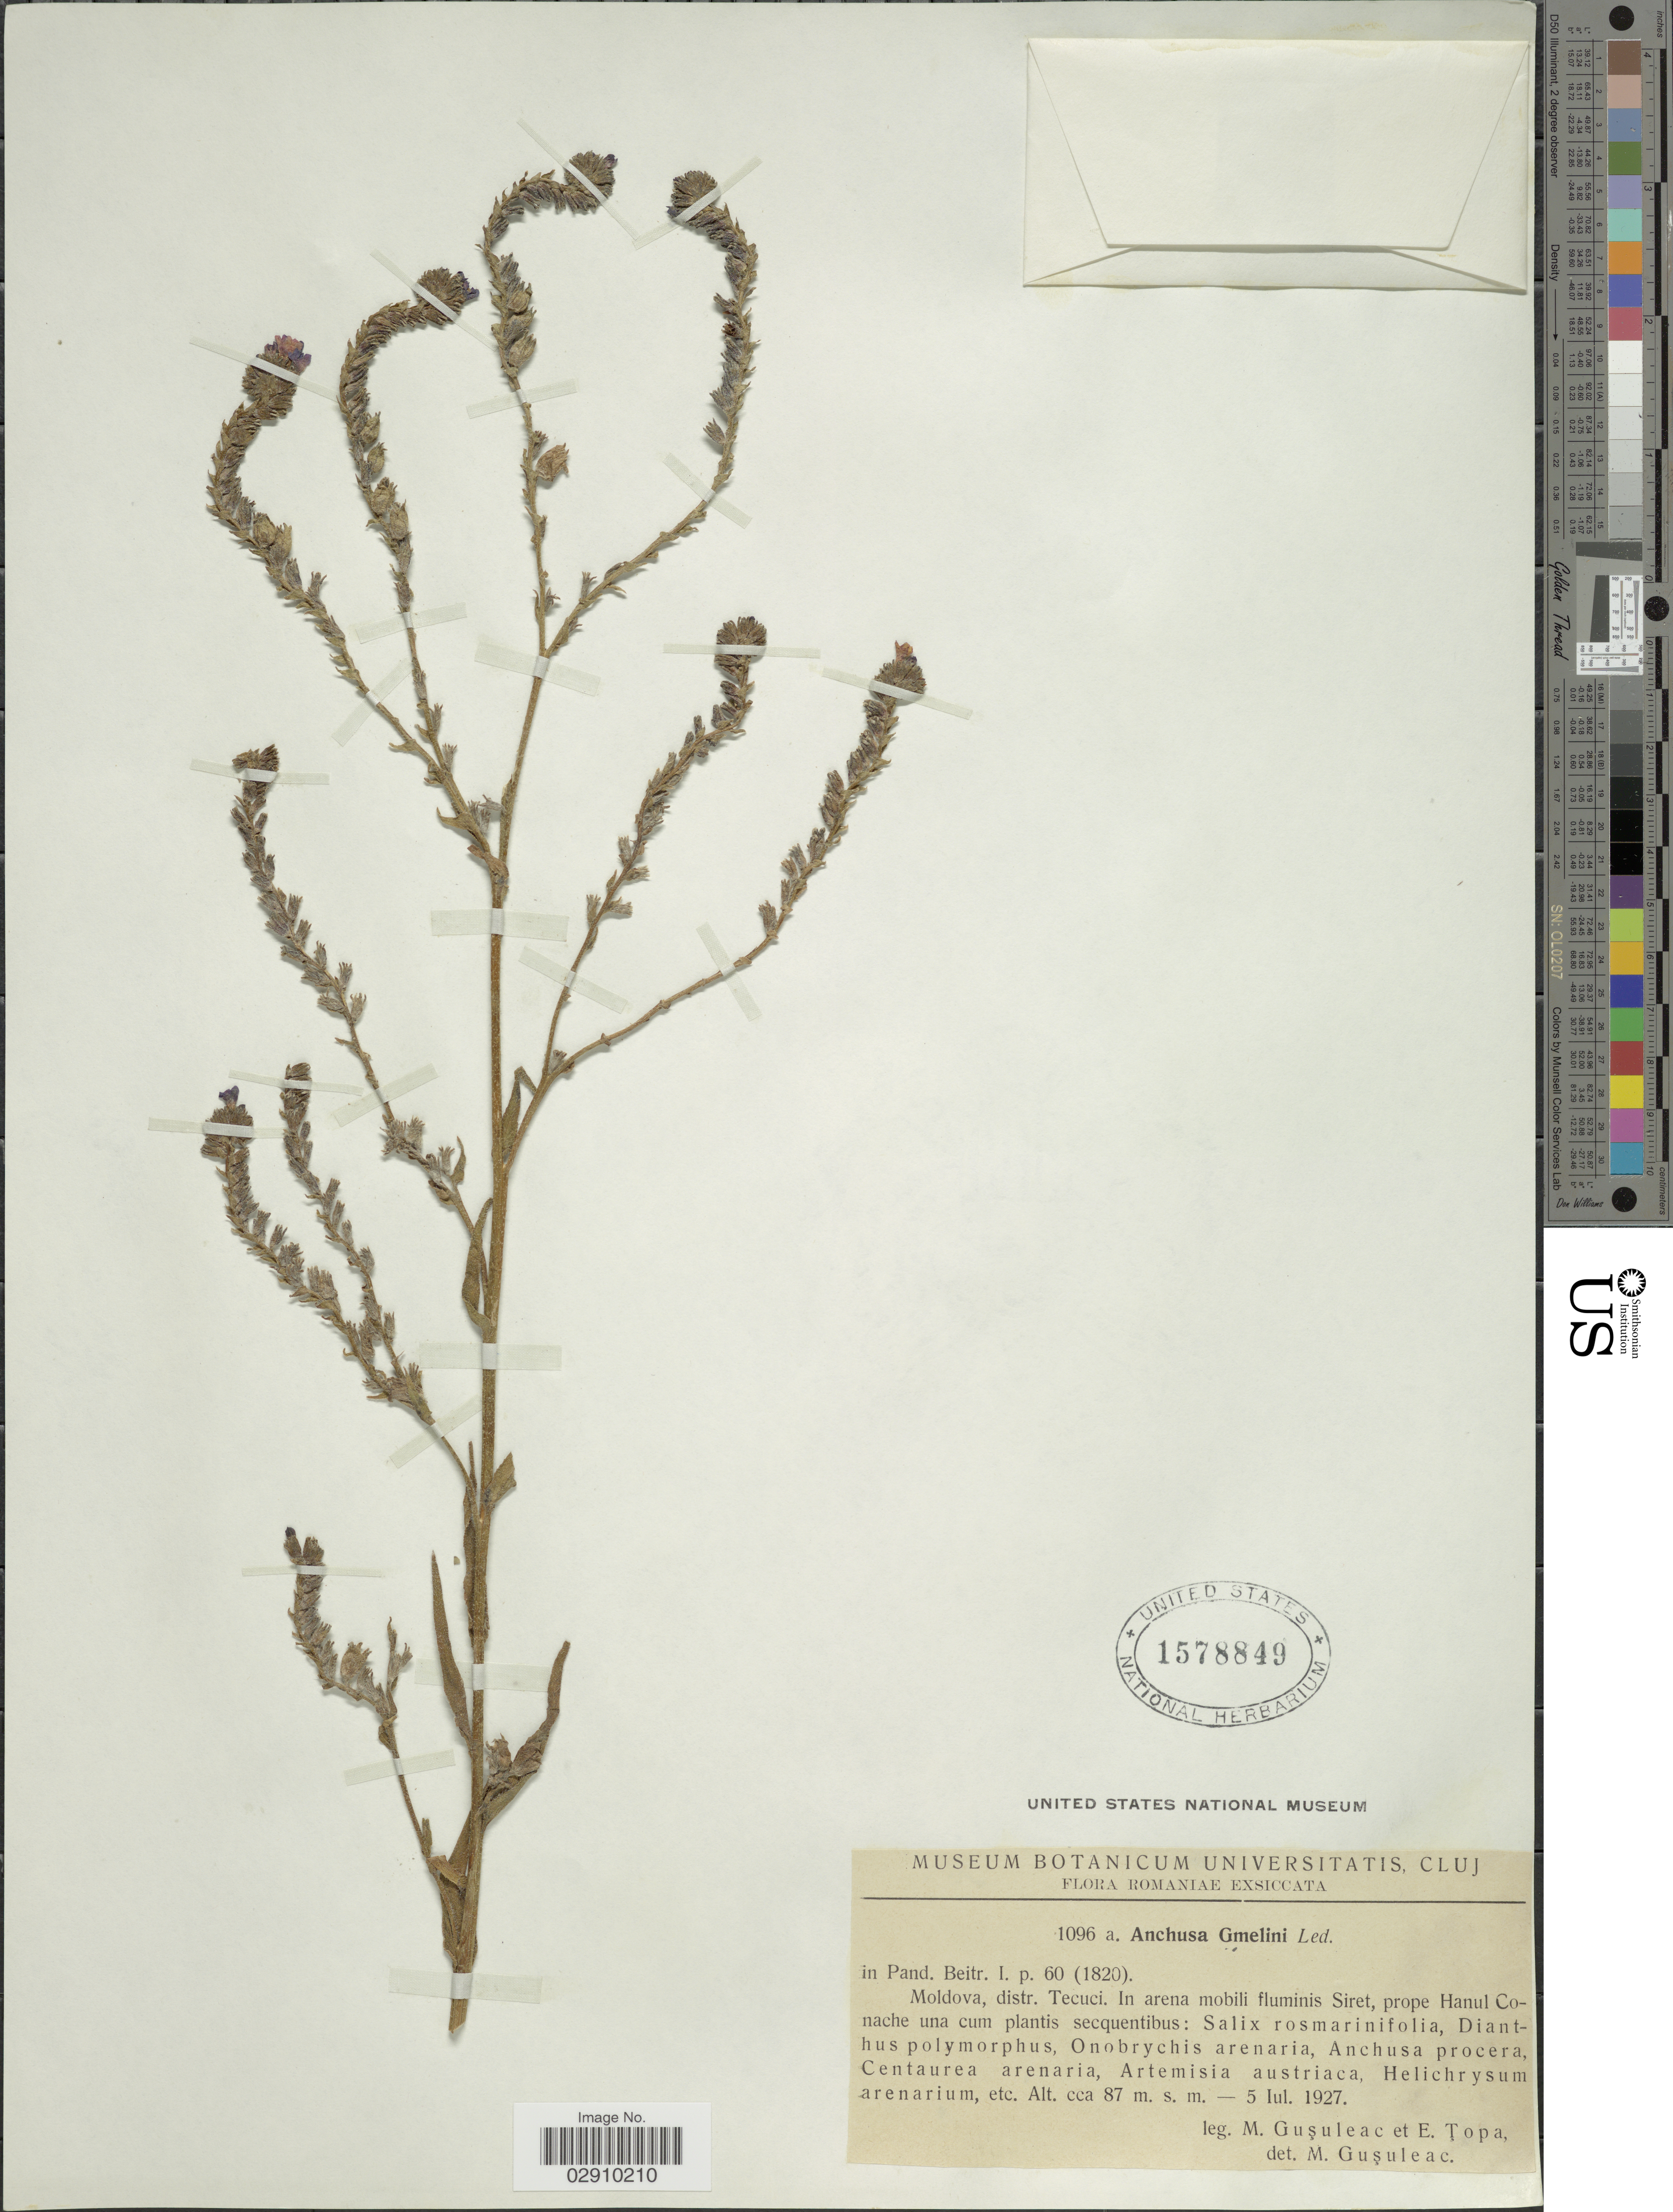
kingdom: Plantae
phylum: Tracheophyta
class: Magnoliopsida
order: Boraginales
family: Boraginaceae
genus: Anchusa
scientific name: Anchusa gmelinii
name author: Ledeb.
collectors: M. Gusuleac & E. Topa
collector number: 1096a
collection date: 1927-07-05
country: Moldova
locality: Moldova, distr. Tecuci, In arena mobili fluminis Siret, prope Hanul Conache una cum plantis secquentibus.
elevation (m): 87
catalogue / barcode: US 1578849